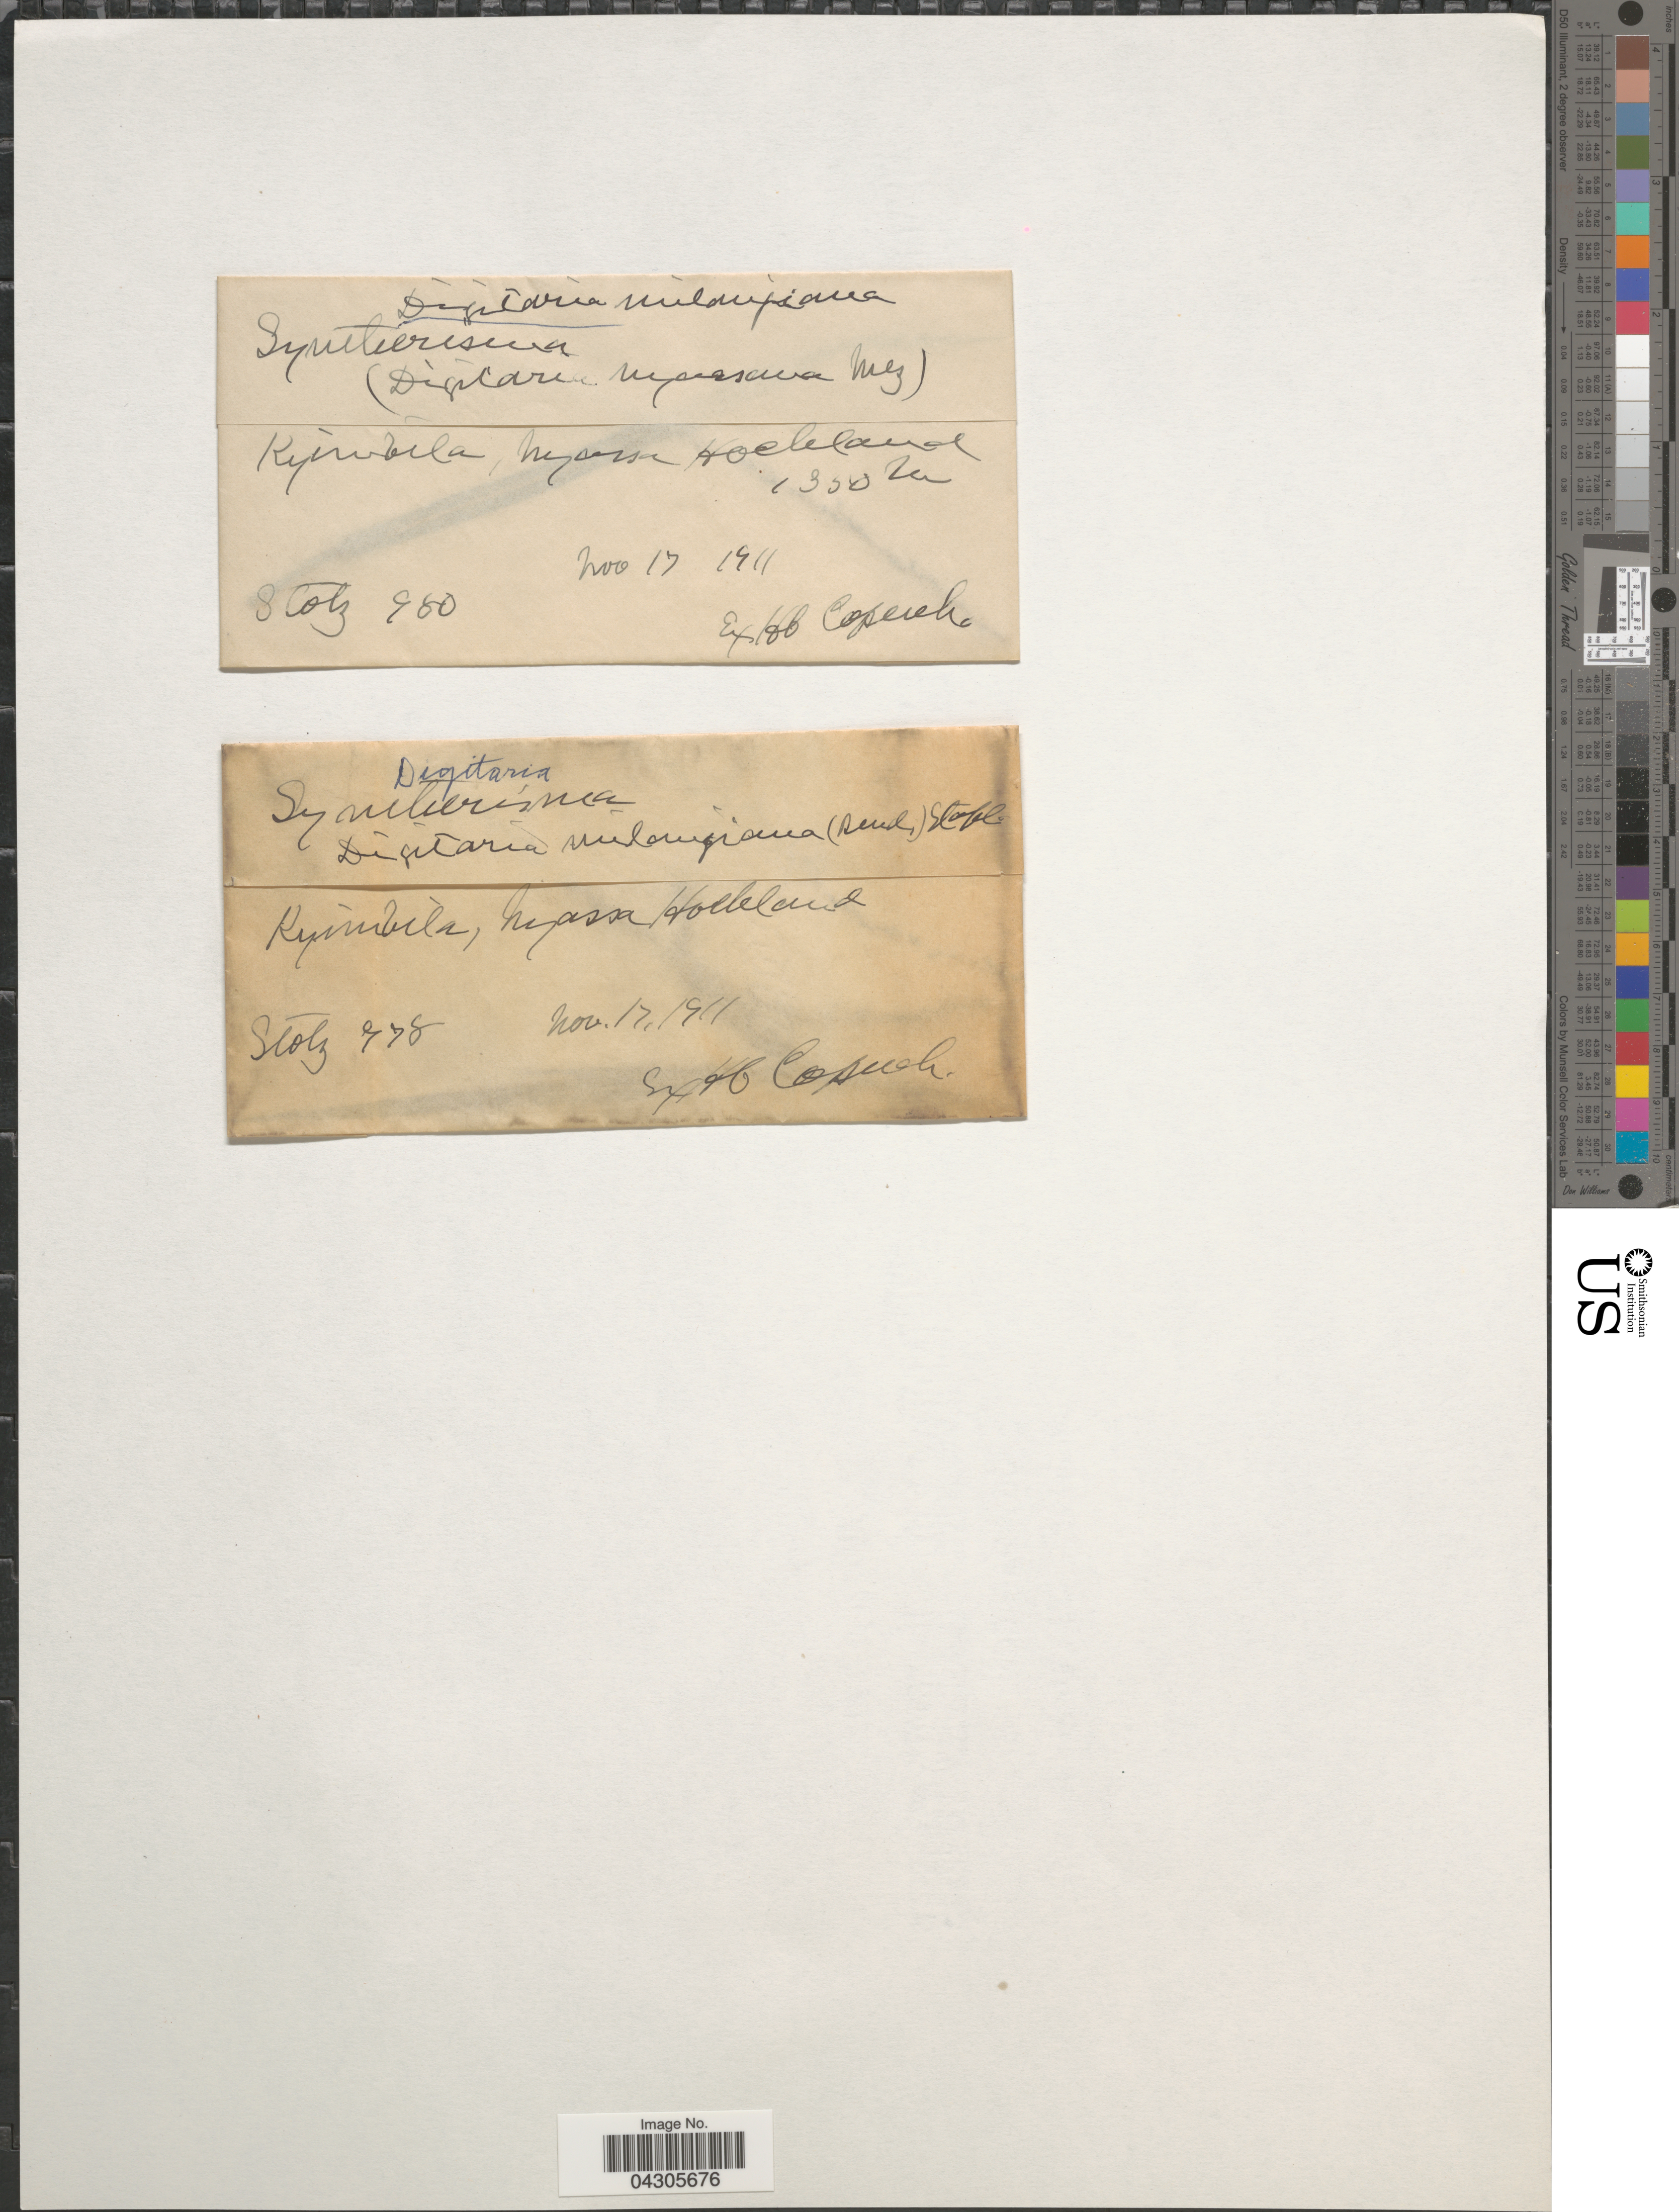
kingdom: Plantae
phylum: Tracheophyta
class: Liliopsida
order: Poales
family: Poaceae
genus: Digitaria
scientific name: Digitaria milanjiana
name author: (Rendle) Stapf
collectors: Stolz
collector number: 980/778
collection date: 1911-11-17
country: Tanzania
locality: Kyimbila, Nyassa Hochland.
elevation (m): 1350